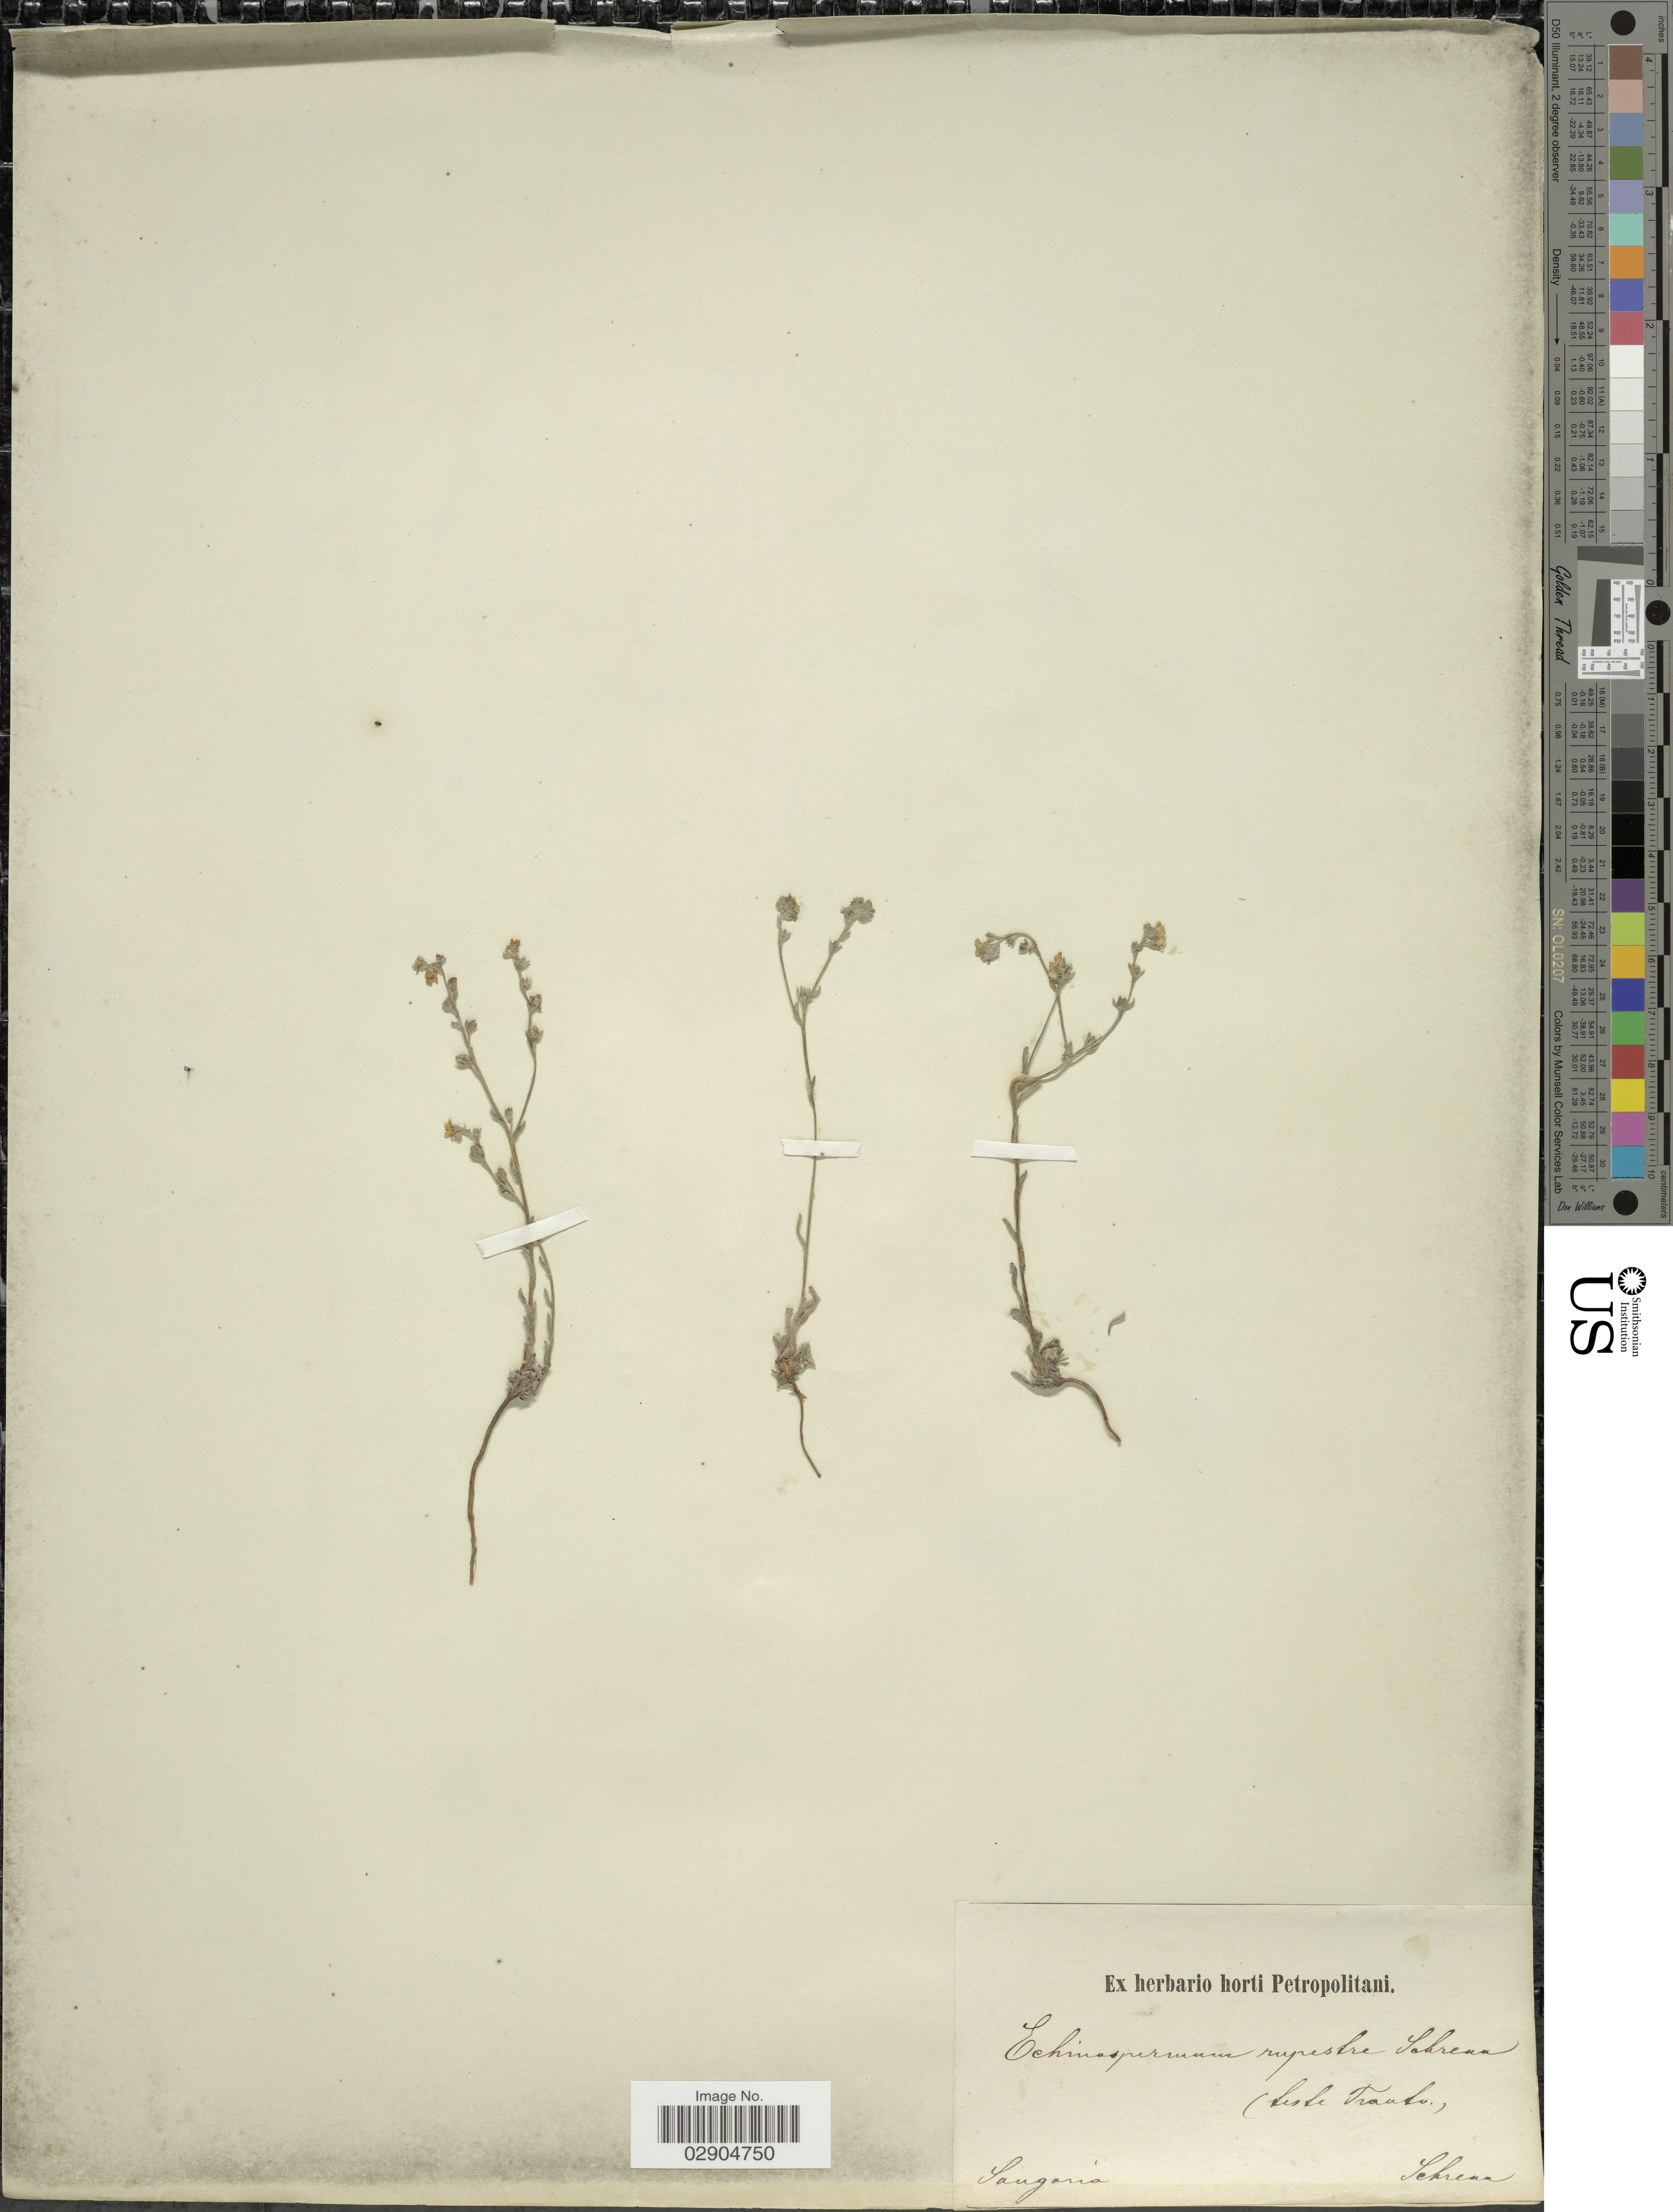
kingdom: Plantae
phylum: Tracheophyta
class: Magnoliopsida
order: Boraginales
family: Boraginaceae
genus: Lappula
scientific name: Lappula polymorphum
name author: (Schrenk) Gürke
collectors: A.G. Schrenk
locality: Sangaria, (teste [interpreted] Trautv [interpreted]).